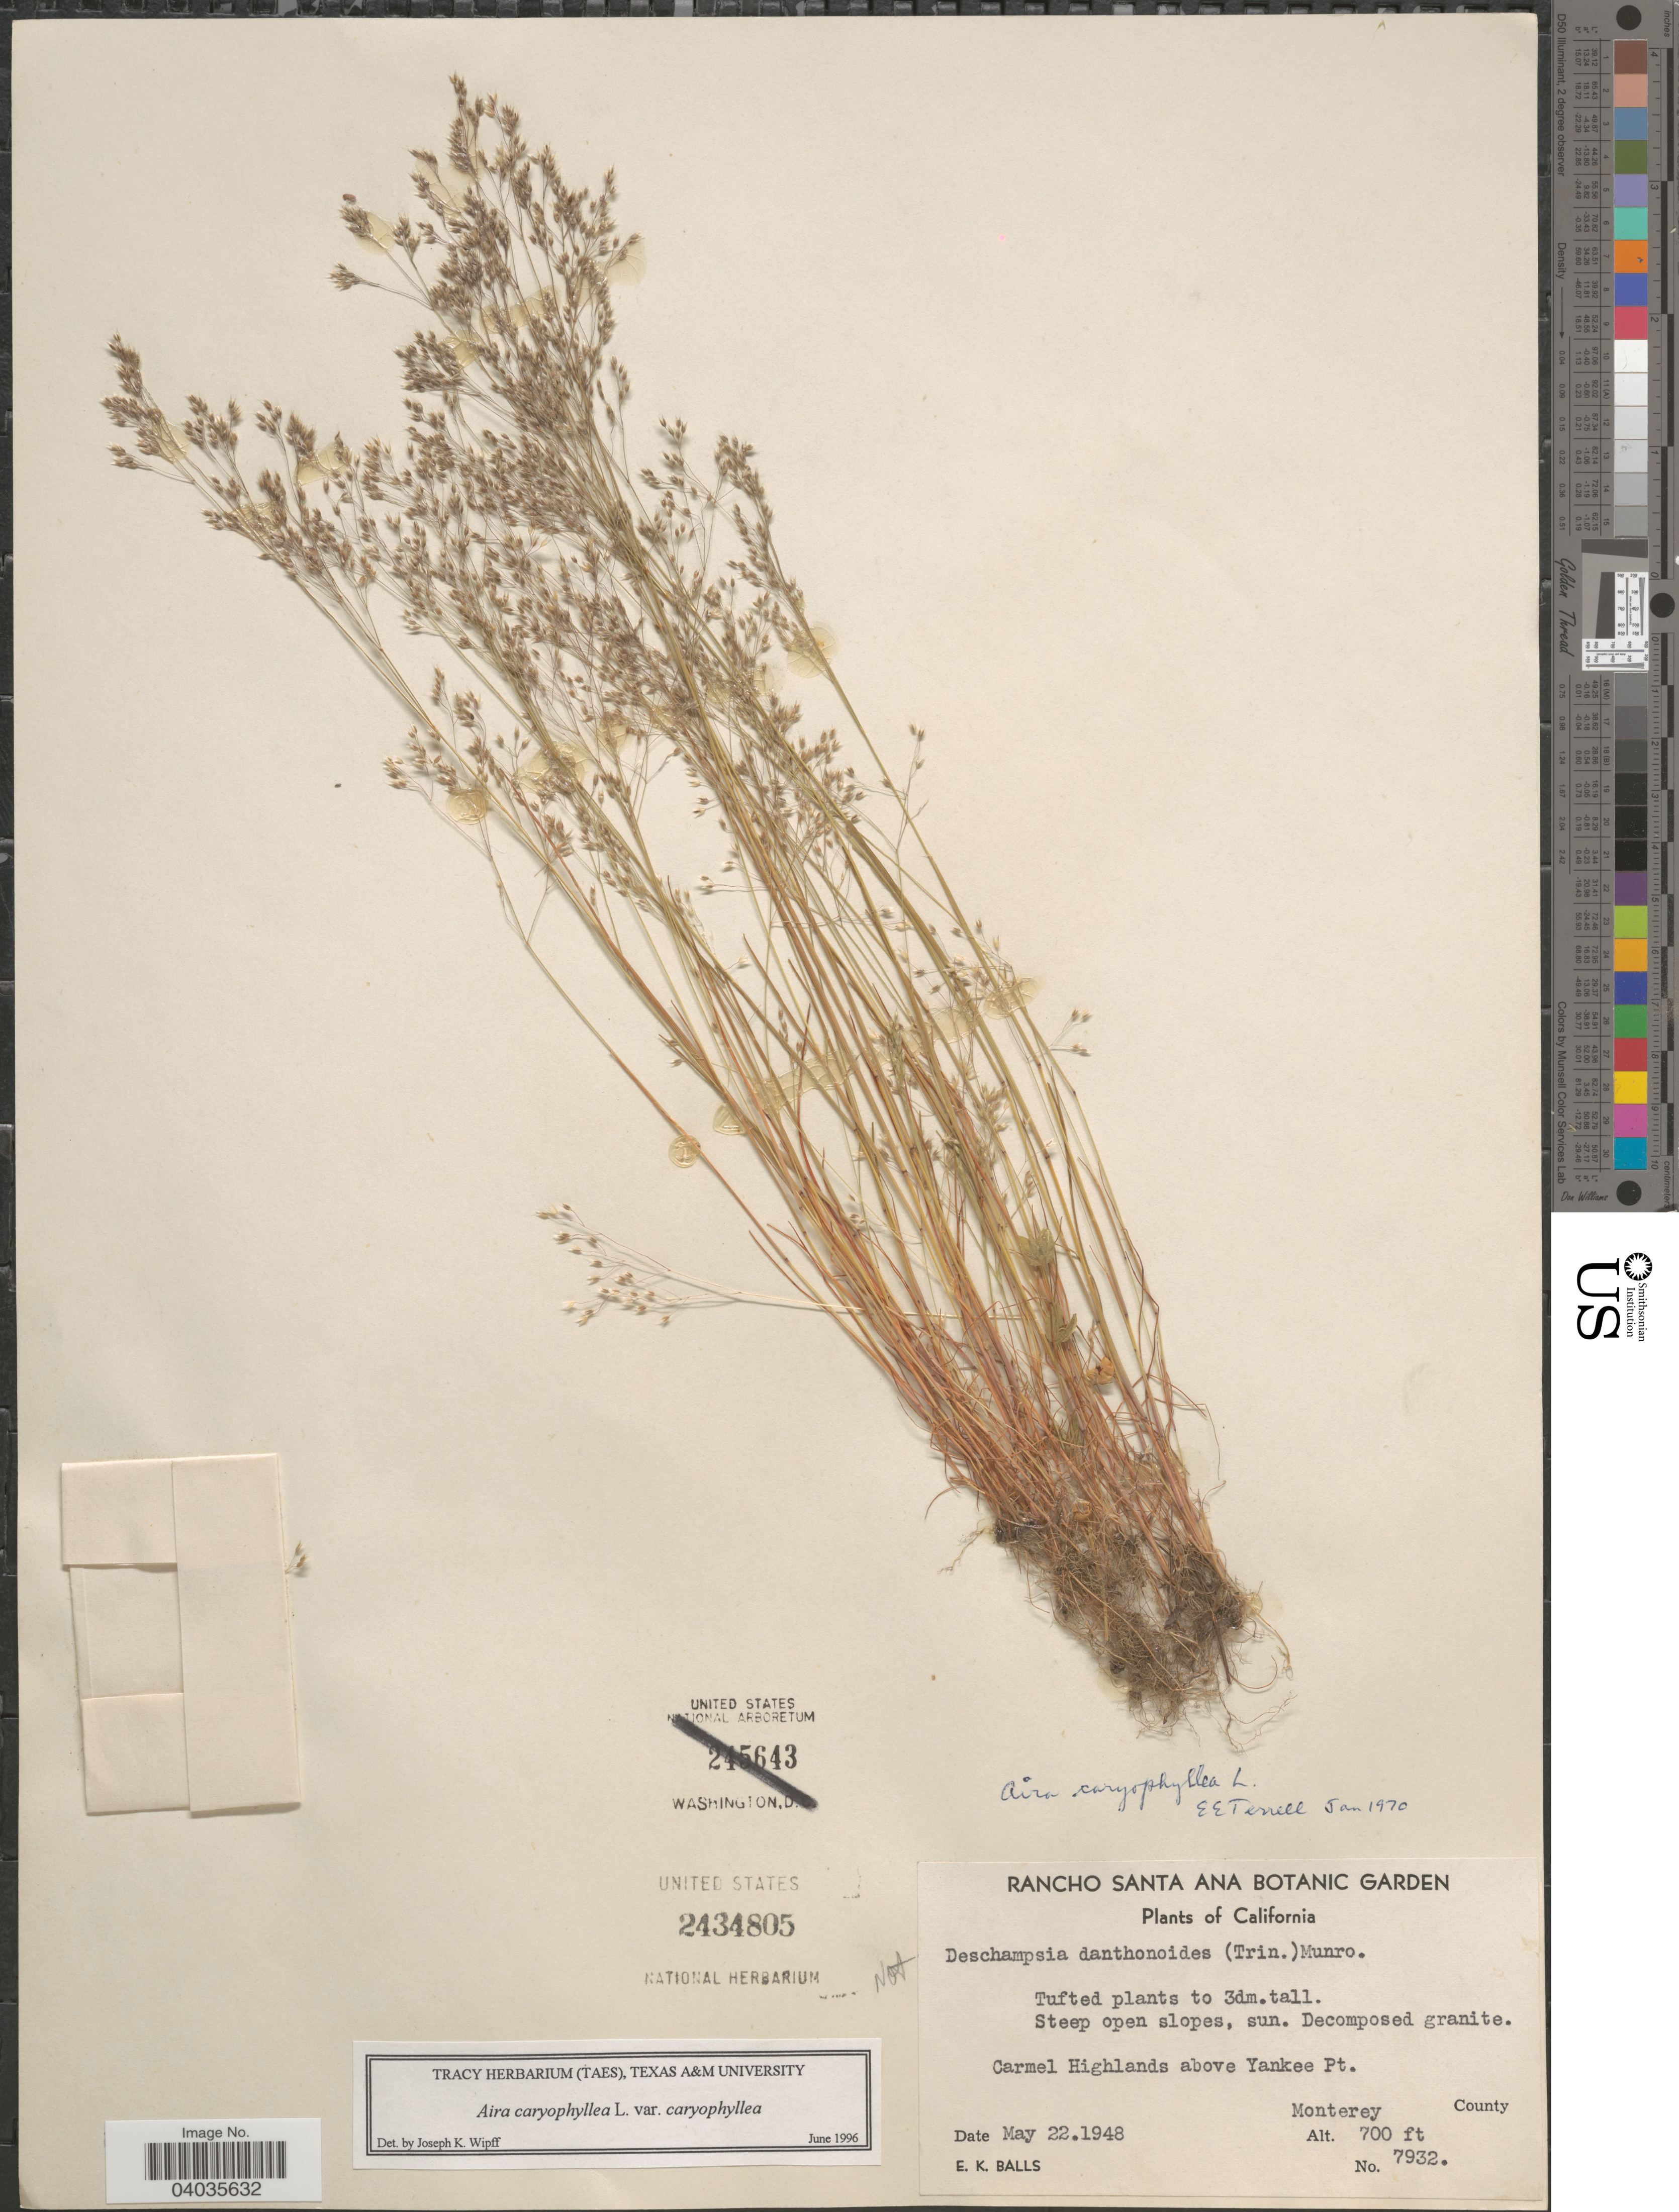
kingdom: Plantae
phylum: Tracheophyta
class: Liliopsida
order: Poales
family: Poaceae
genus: Aira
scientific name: Aira caryophyllea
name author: L.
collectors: E. K. Balls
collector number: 7932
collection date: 1948-05-22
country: United States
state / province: California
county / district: Monterey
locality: Carmel Highlands above Yankee Pt. Monterey County.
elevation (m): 213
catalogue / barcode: US 2434805